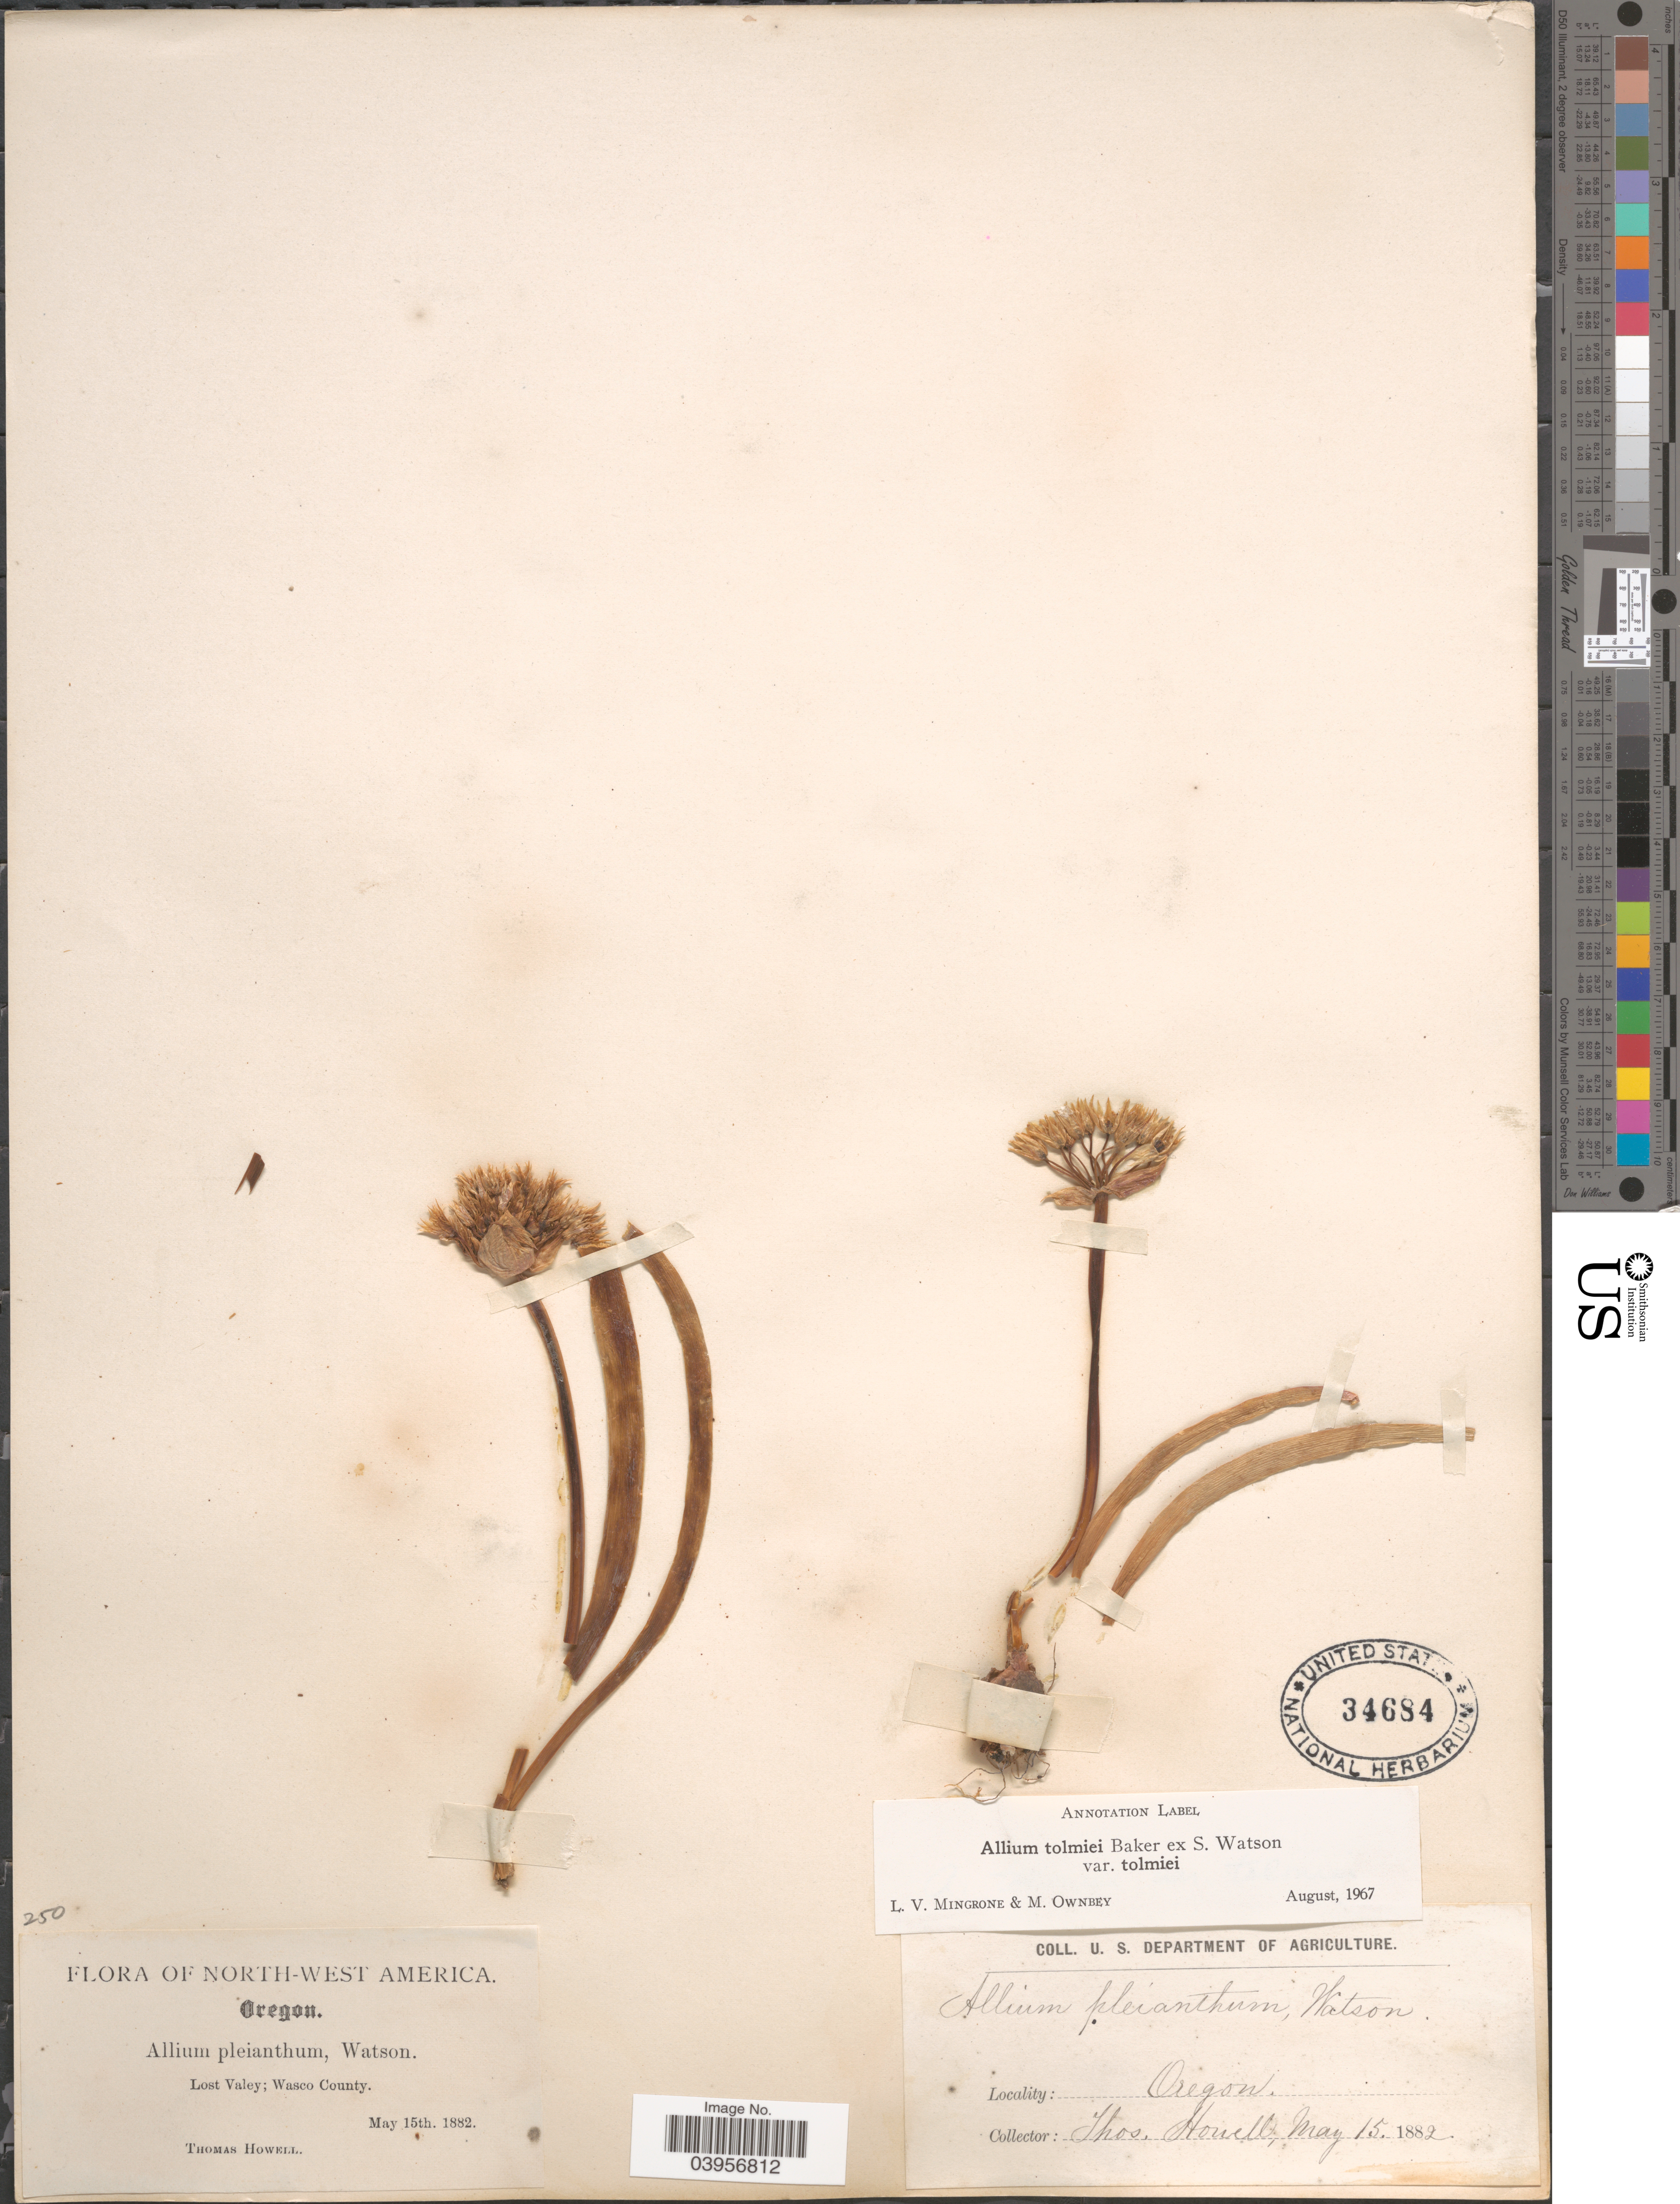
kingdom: Plantae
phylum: Tracheophyta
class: Liliopsida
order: Asparagales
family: Amaryllidaceae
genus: Allium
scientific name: Allium tolmiei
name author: Baker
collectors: T. Howell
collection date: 1882-05-15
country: United States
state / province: Oregon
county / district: Wasco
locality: Lost Valley; Wasco County.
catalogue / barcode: US 34684